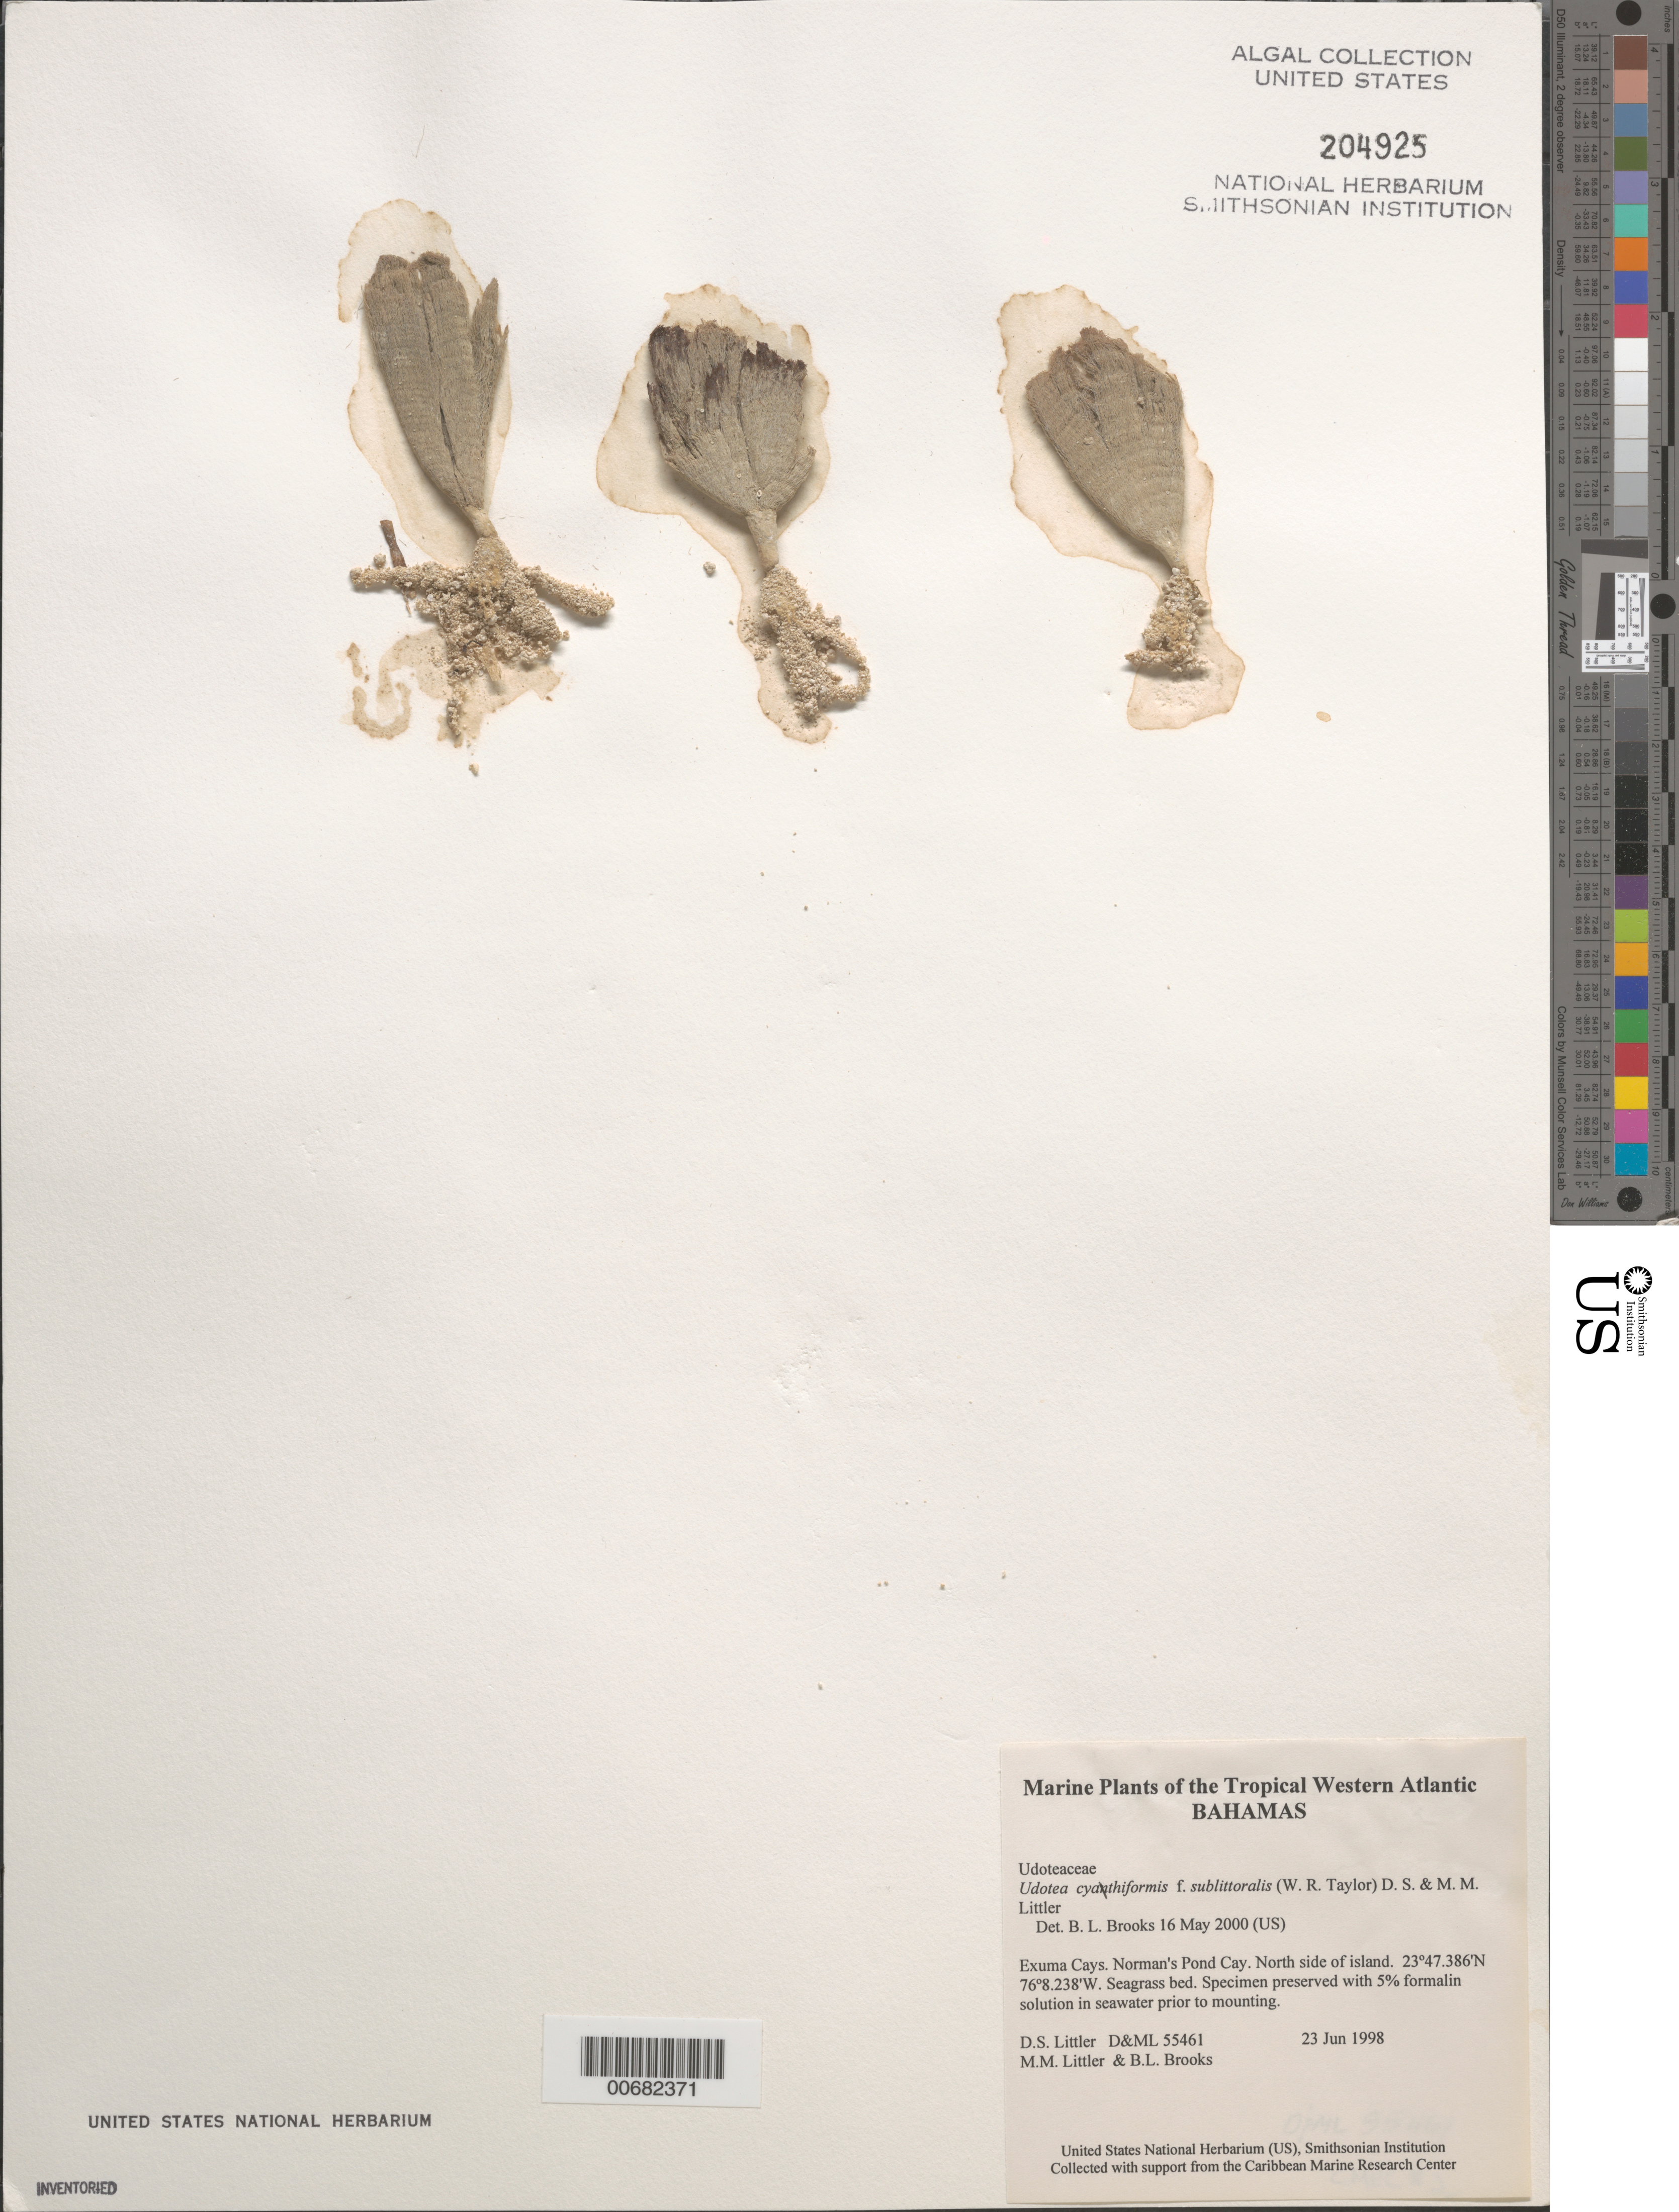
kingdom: Plantae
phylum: Chlorophyta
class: Ulvophyceae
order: Bryopsidales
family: Udoteaceae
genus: Udotea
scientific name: Udotea cyathiformis f. sublittoralis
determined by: Brooks, B. L., (BOT), Smithsonian Institution - National Museum of Natural History (UNITED STATES)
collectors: D. S. Littler, M. M. Littler & B. Brooks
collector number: D&ML 55461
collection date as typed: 23 Jun 1998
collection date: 1998-06-23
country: Bahamas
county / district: Exuma District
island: Norman's Pond Cay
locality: North side of island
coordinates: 23 47.386' N, 76 8.238' W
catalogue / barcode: US 204925